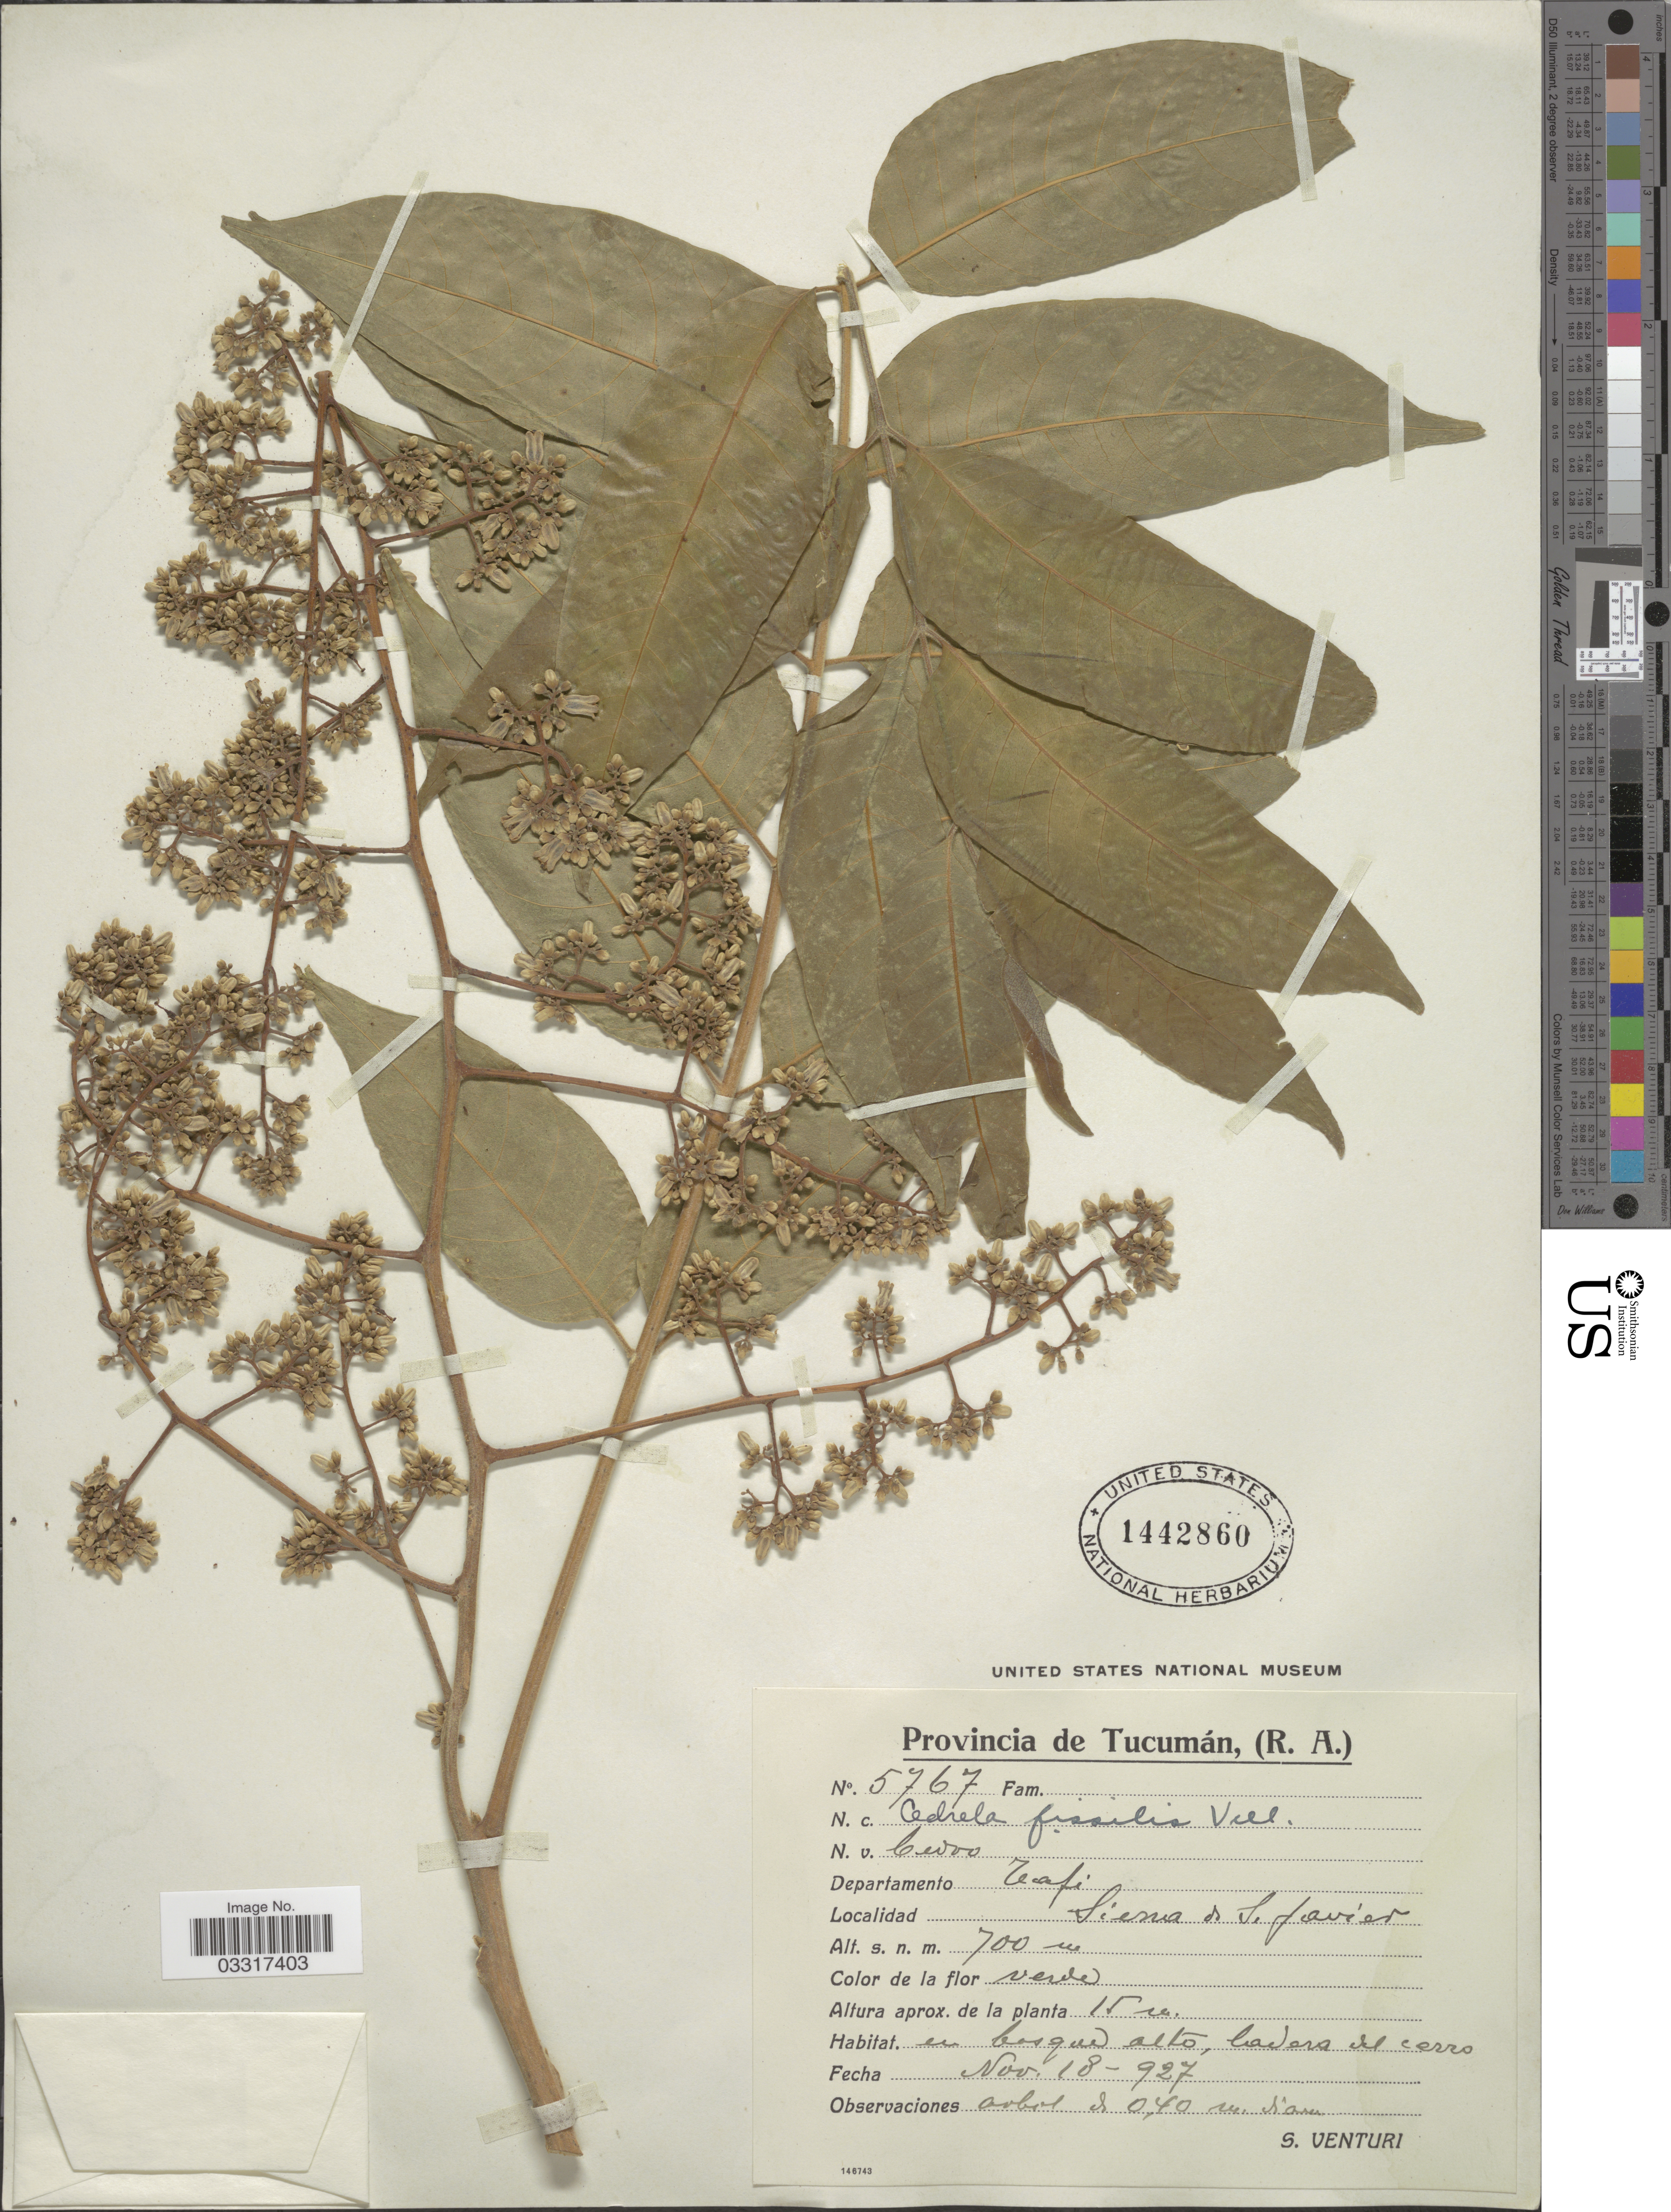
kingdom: Plantae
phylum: Tracheophyta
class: Magnoliopsida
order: Sapindales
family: Meliaceae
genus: Cedrela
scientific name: Cedrela fissilis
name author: Vell.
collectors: S. Venturi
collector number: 5767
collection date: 1927-11-18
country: Argentina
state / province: Tucuman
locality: Departamento Tafi. Sierra de San Javier.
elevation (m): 700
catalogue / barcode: US 1442860